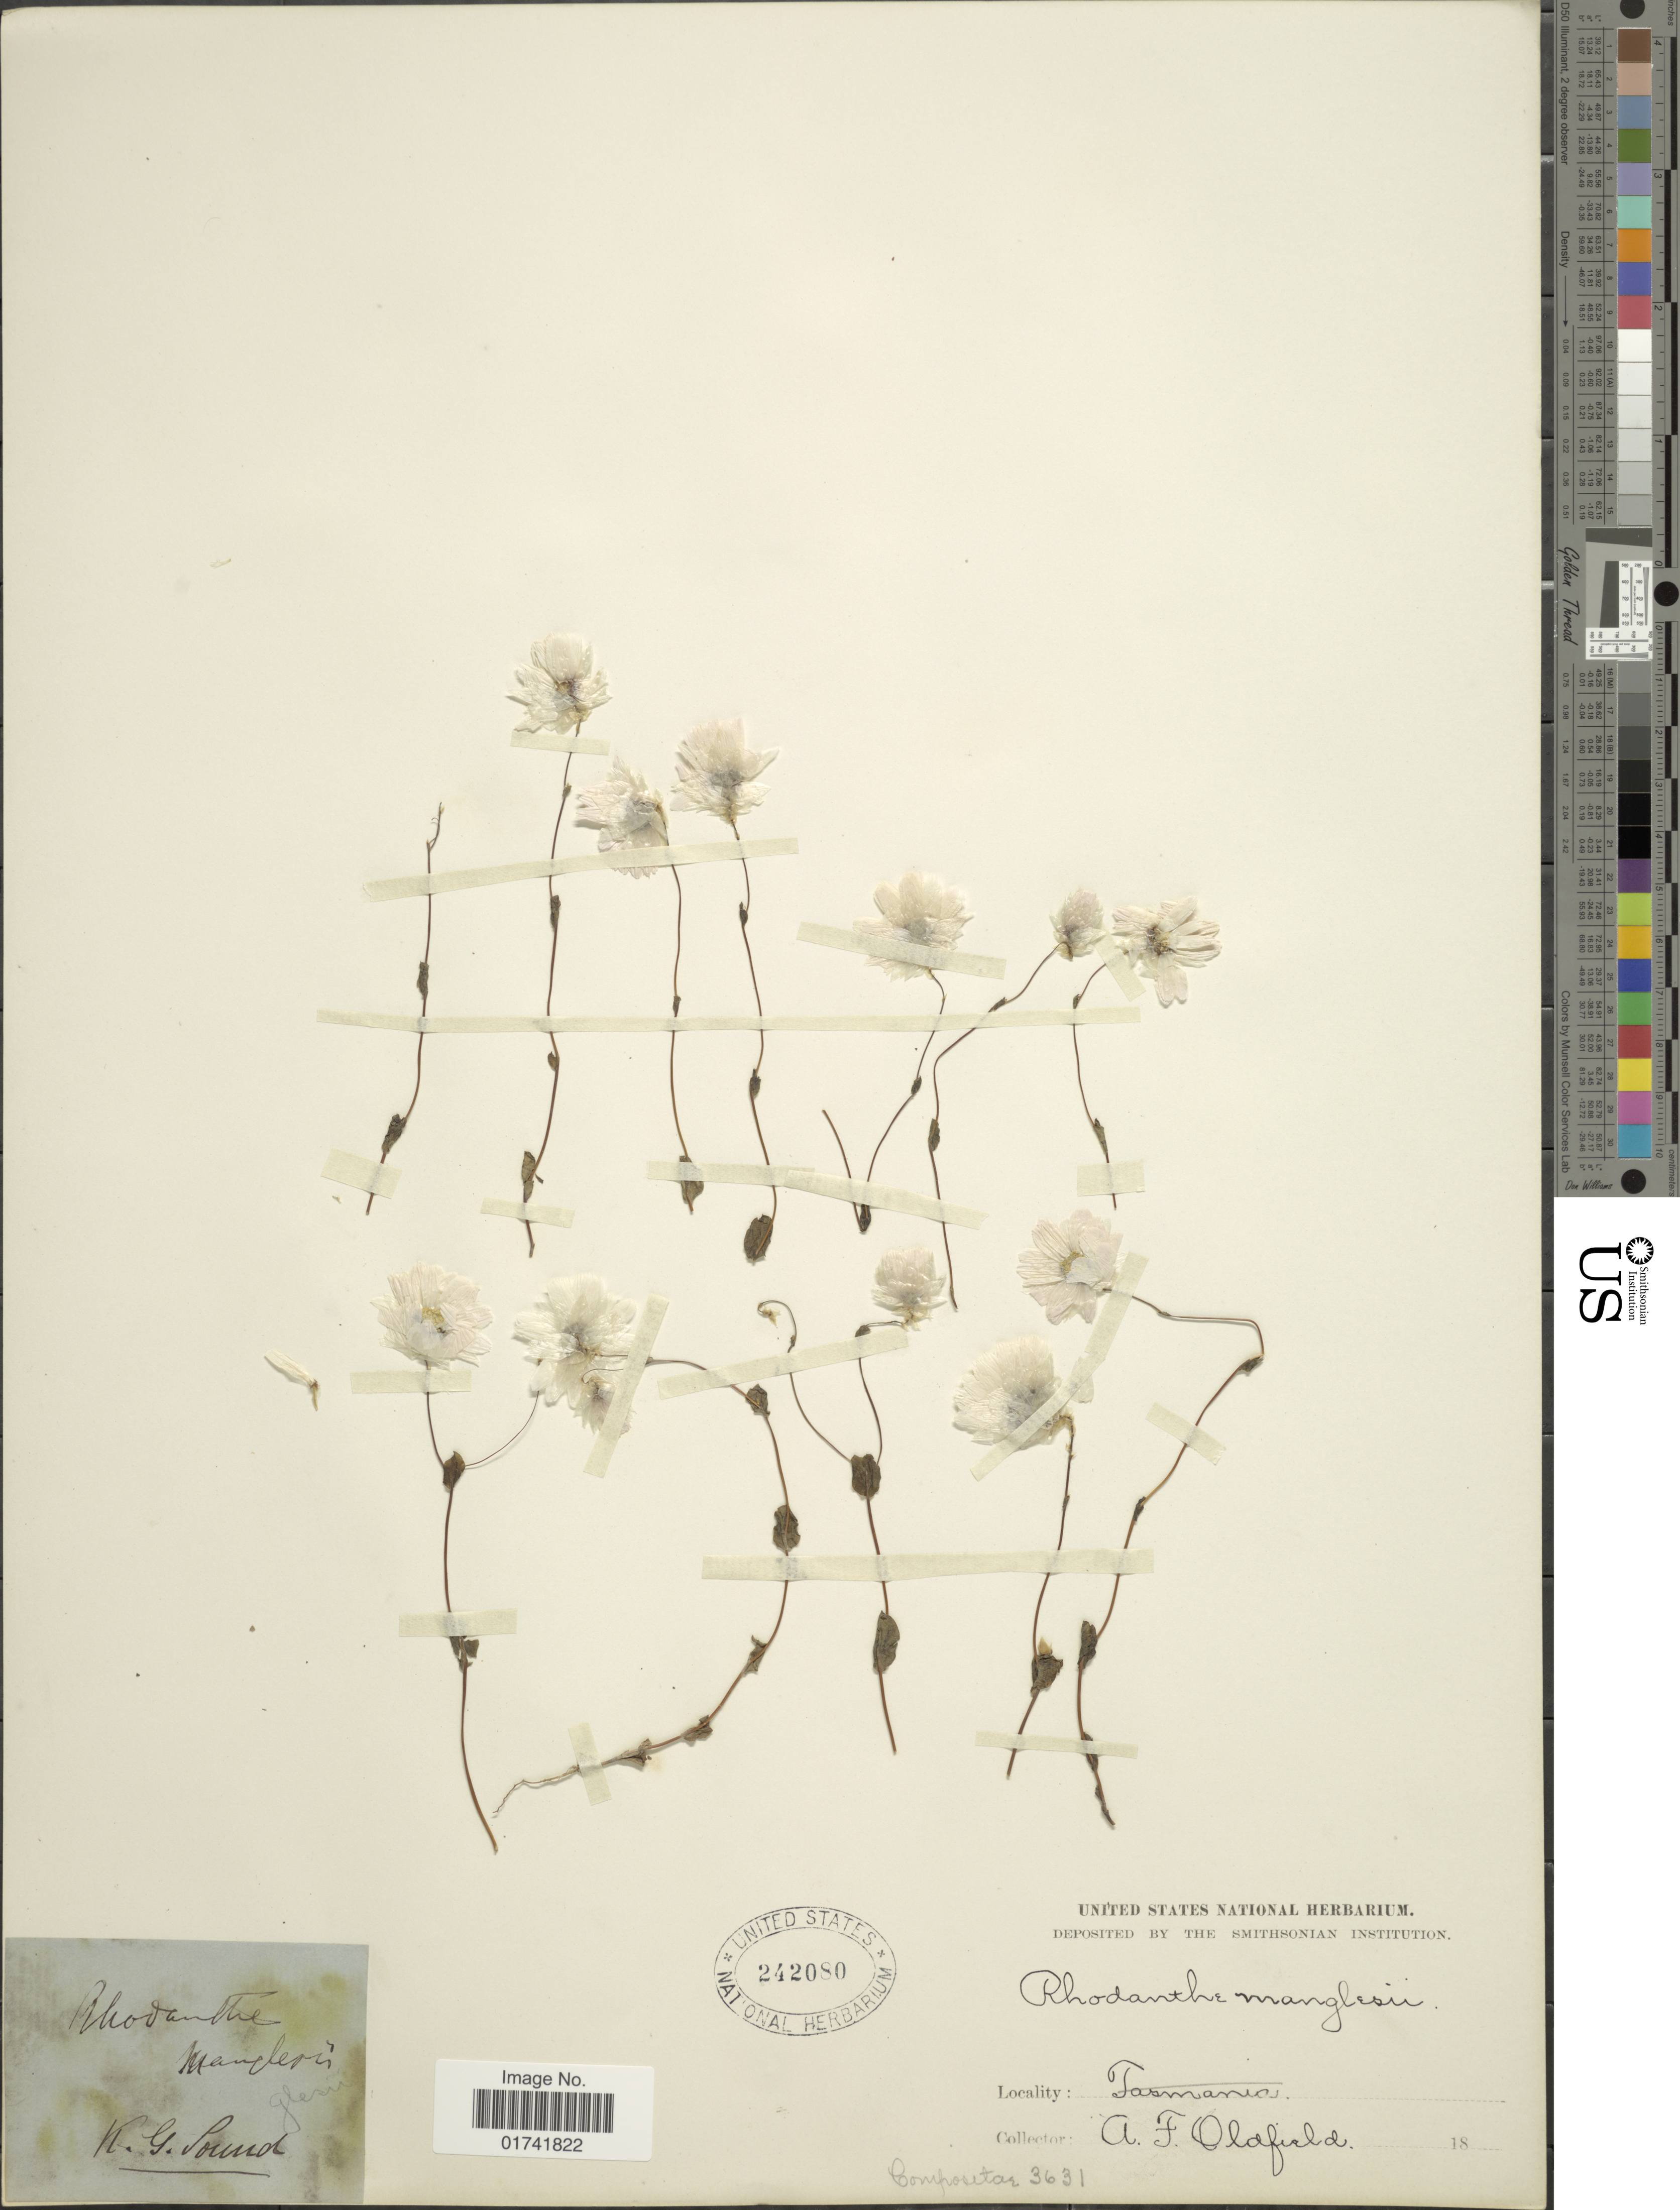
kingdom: Plantae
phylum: Tracheophyta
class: Magnoliopsida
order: Asterales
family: Asteraceae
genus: Rhodanthe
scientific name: Rhodanthe manglesii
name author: Lindl.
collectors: A. Oldfield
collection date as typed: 18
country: Australia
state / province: Tasmania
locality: K.G. Sound.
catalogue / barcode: US 242080